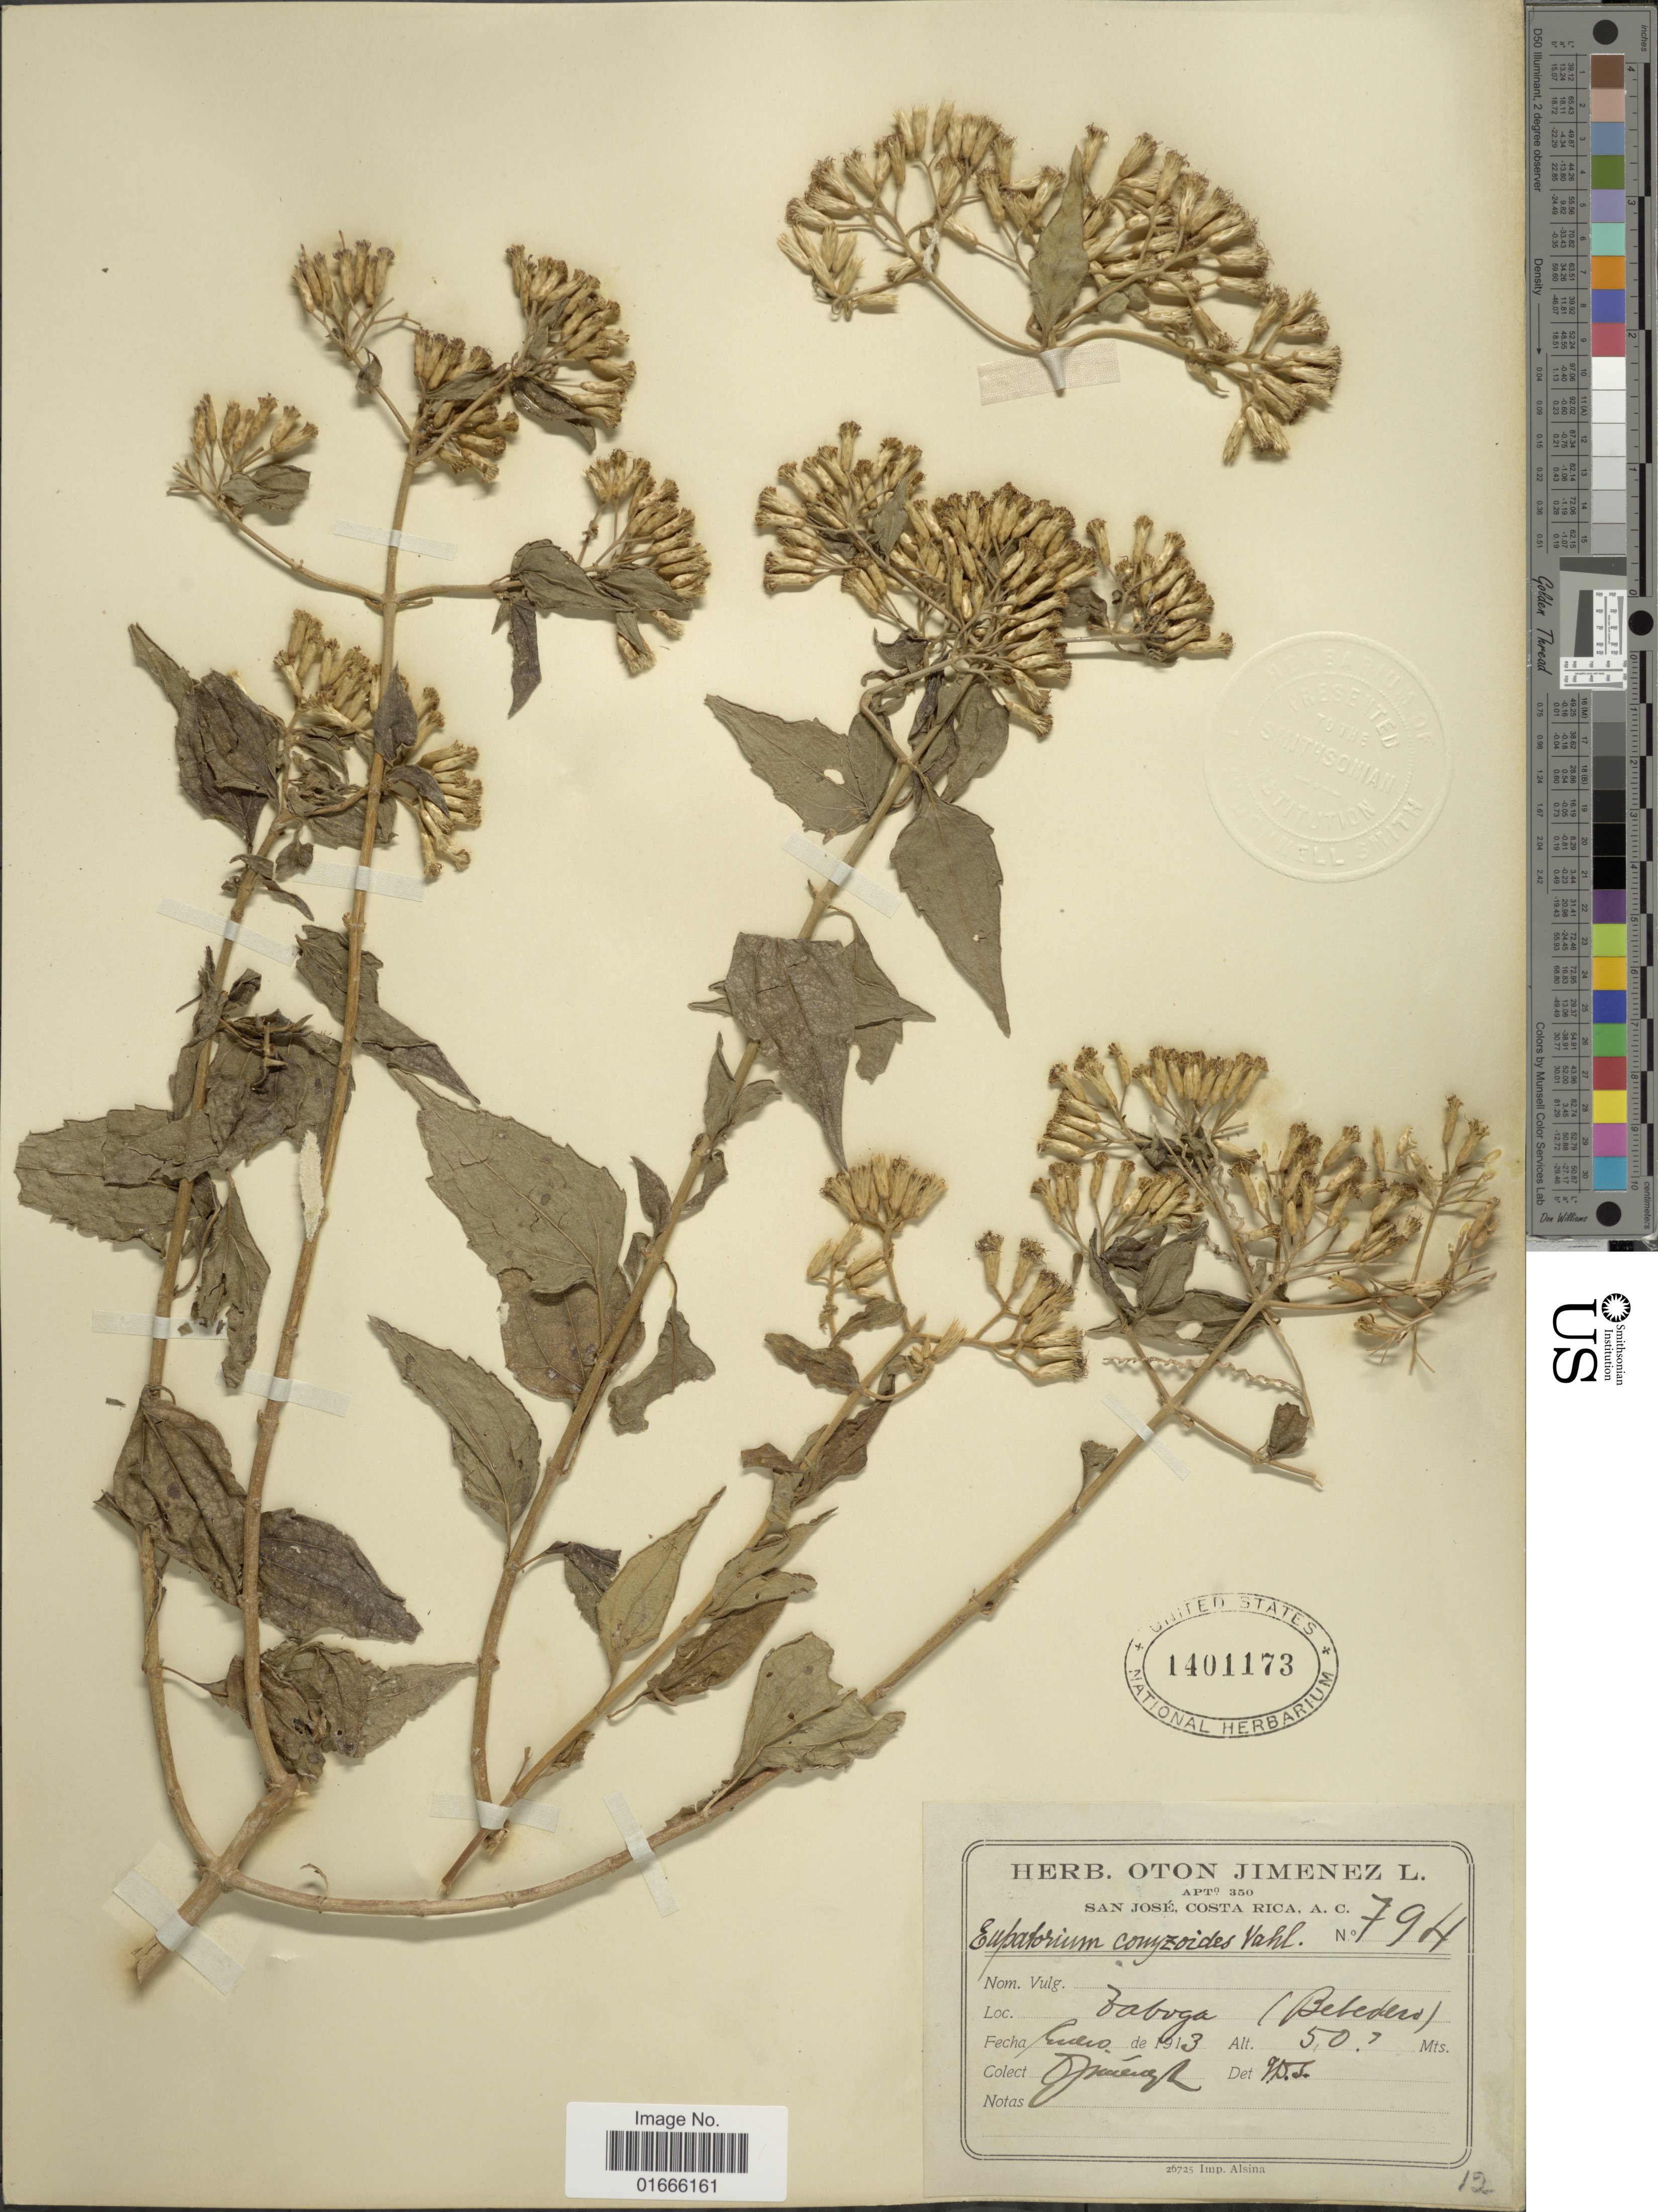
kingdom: Plantae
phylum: Tracheophyta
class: Magnoliopsida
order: Asterales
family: Asteraceae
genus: Chromolaena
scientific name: Chromolaena odorata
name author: (L.) R.M. King & H. Rob.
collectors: O. Jimenez L.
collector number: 794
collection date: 1913-01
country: Costa Rica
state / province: San José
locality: Taboga (Beledero)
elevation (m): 50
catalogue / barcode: US 1401173